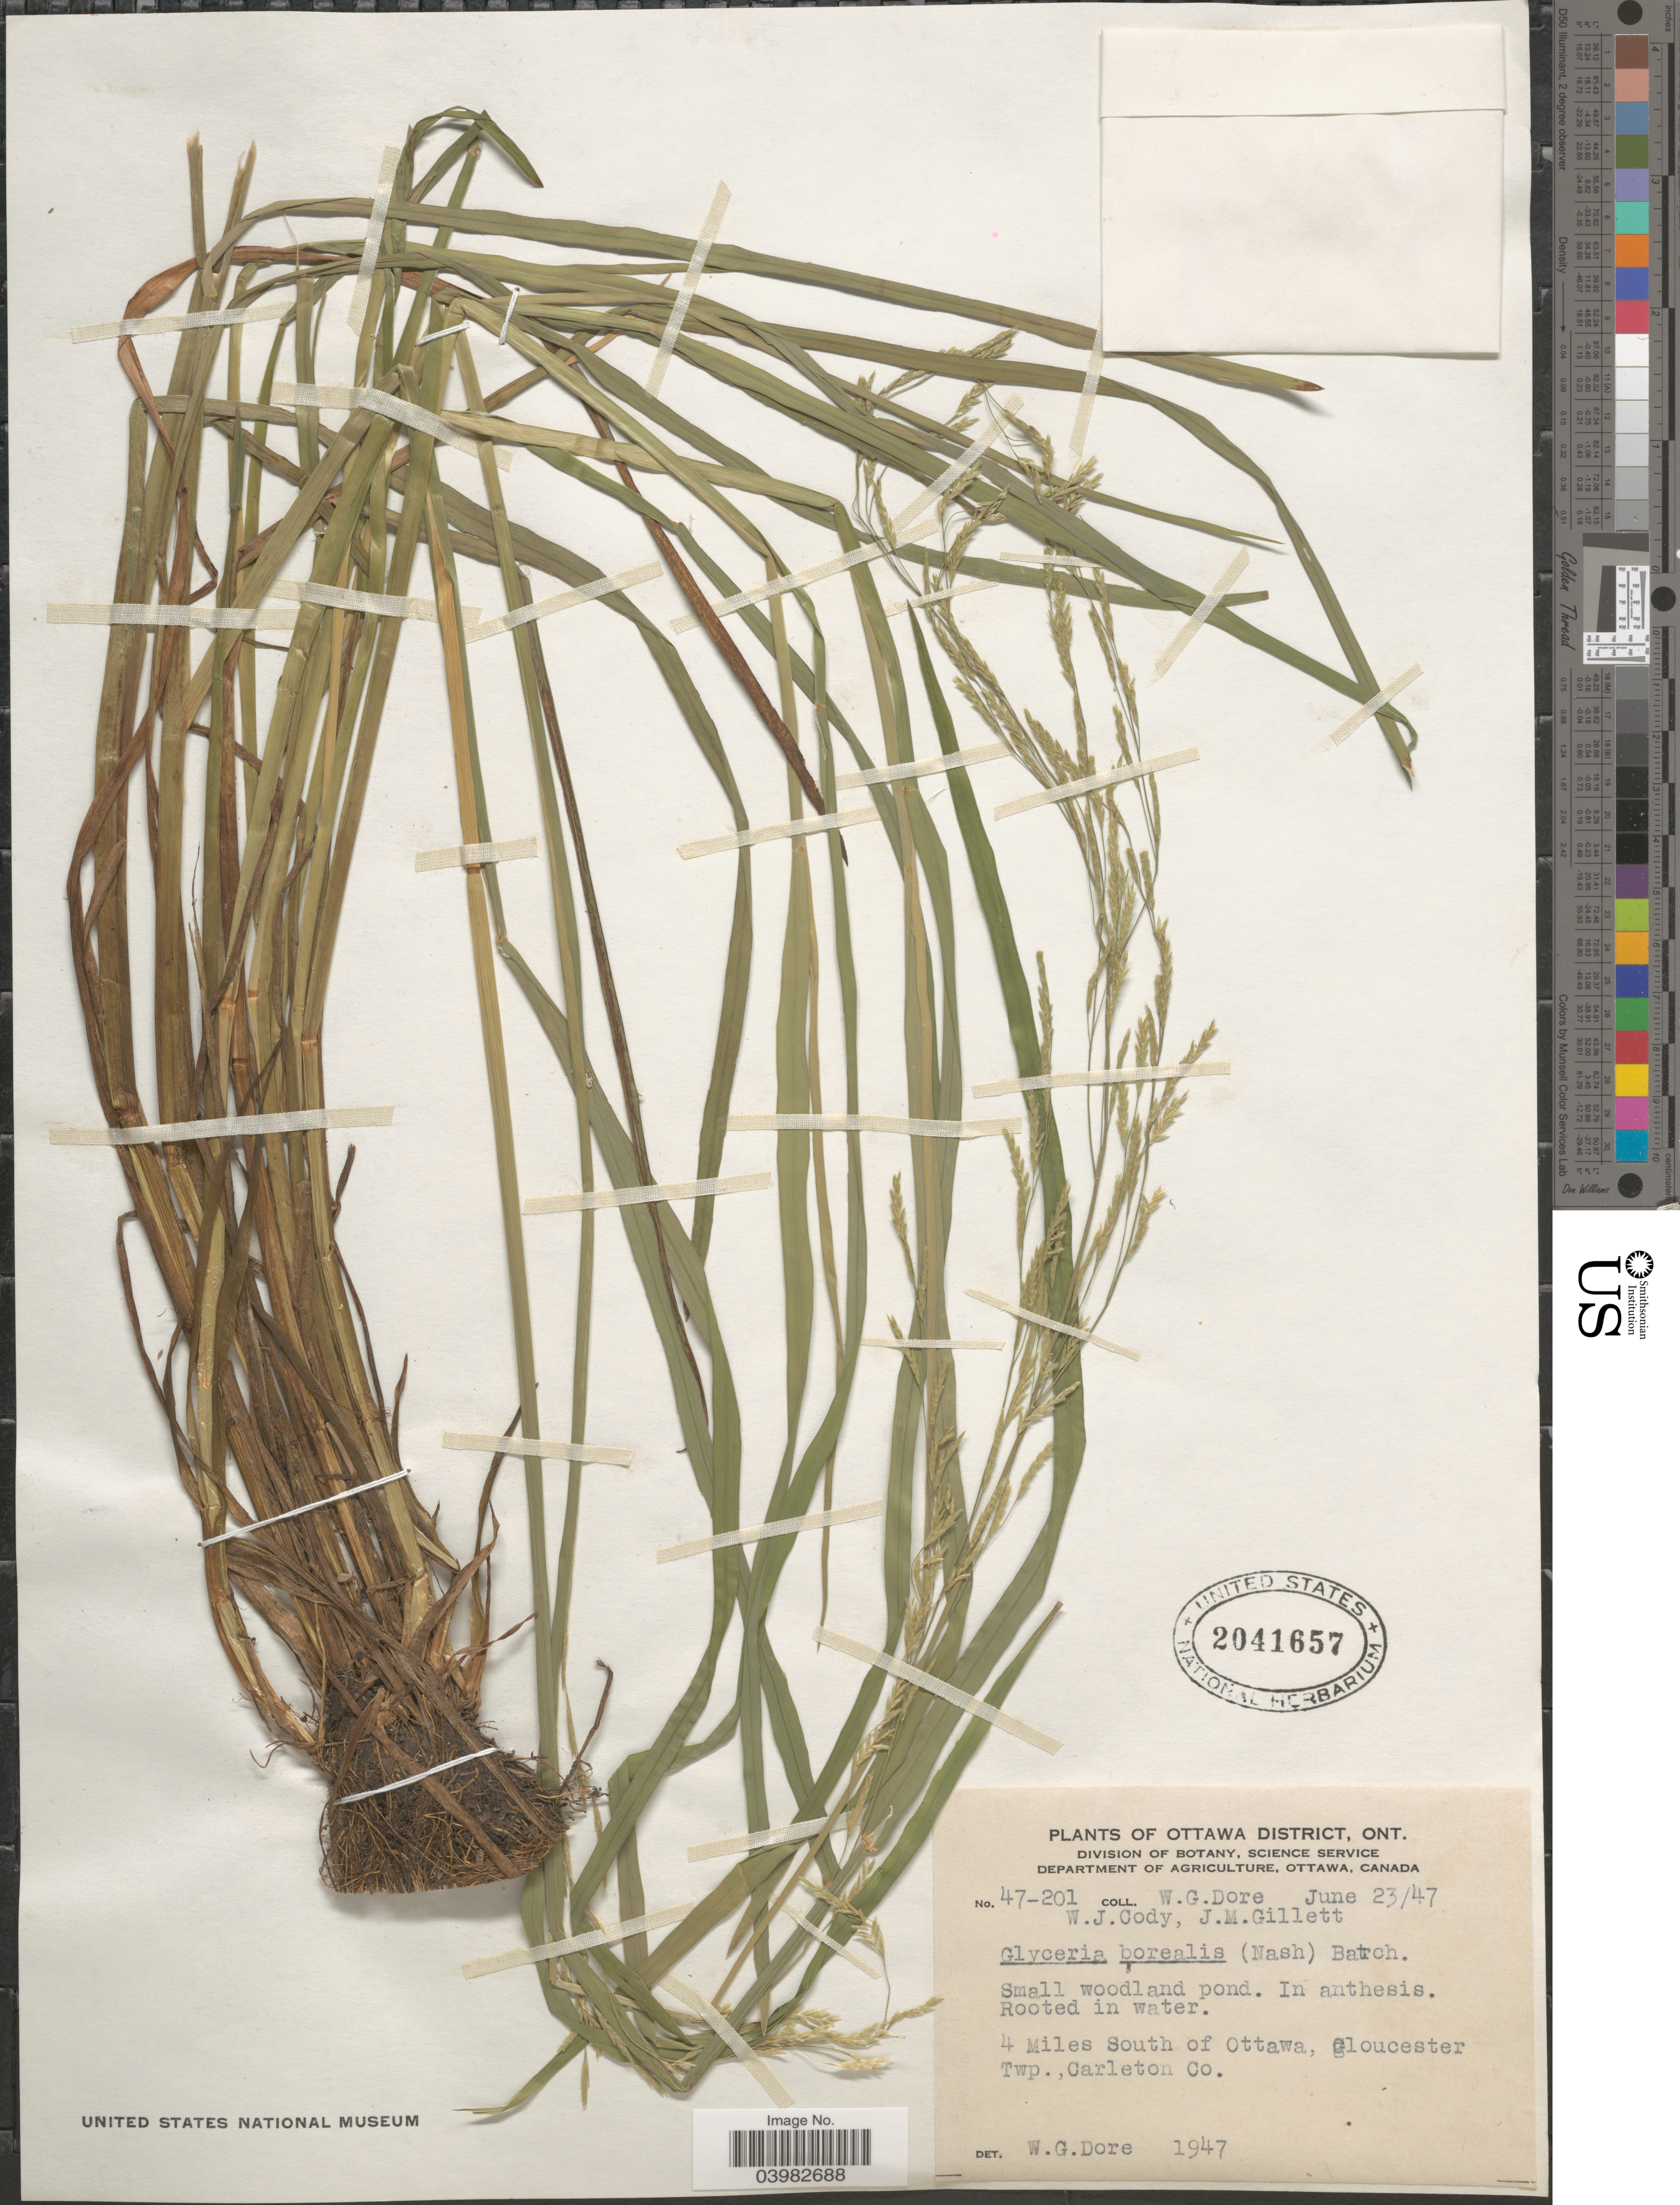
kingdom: Plantae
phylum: Tracheophyta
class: Liliopsida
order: Poales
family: Poaceae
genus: Glyceria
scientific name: Glyceria borealis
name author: (Nash) Batchelder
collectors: W. Dore, W. Cody & J. M. Gillett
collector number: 47-201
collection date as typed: Transcribed d/m/y: 23/6/47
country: Canada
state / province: Ontario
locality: Ottawa District. 4 Miles South of Ottawa, Gloucester Twp., Carleton Co.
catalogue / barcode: US 2041657